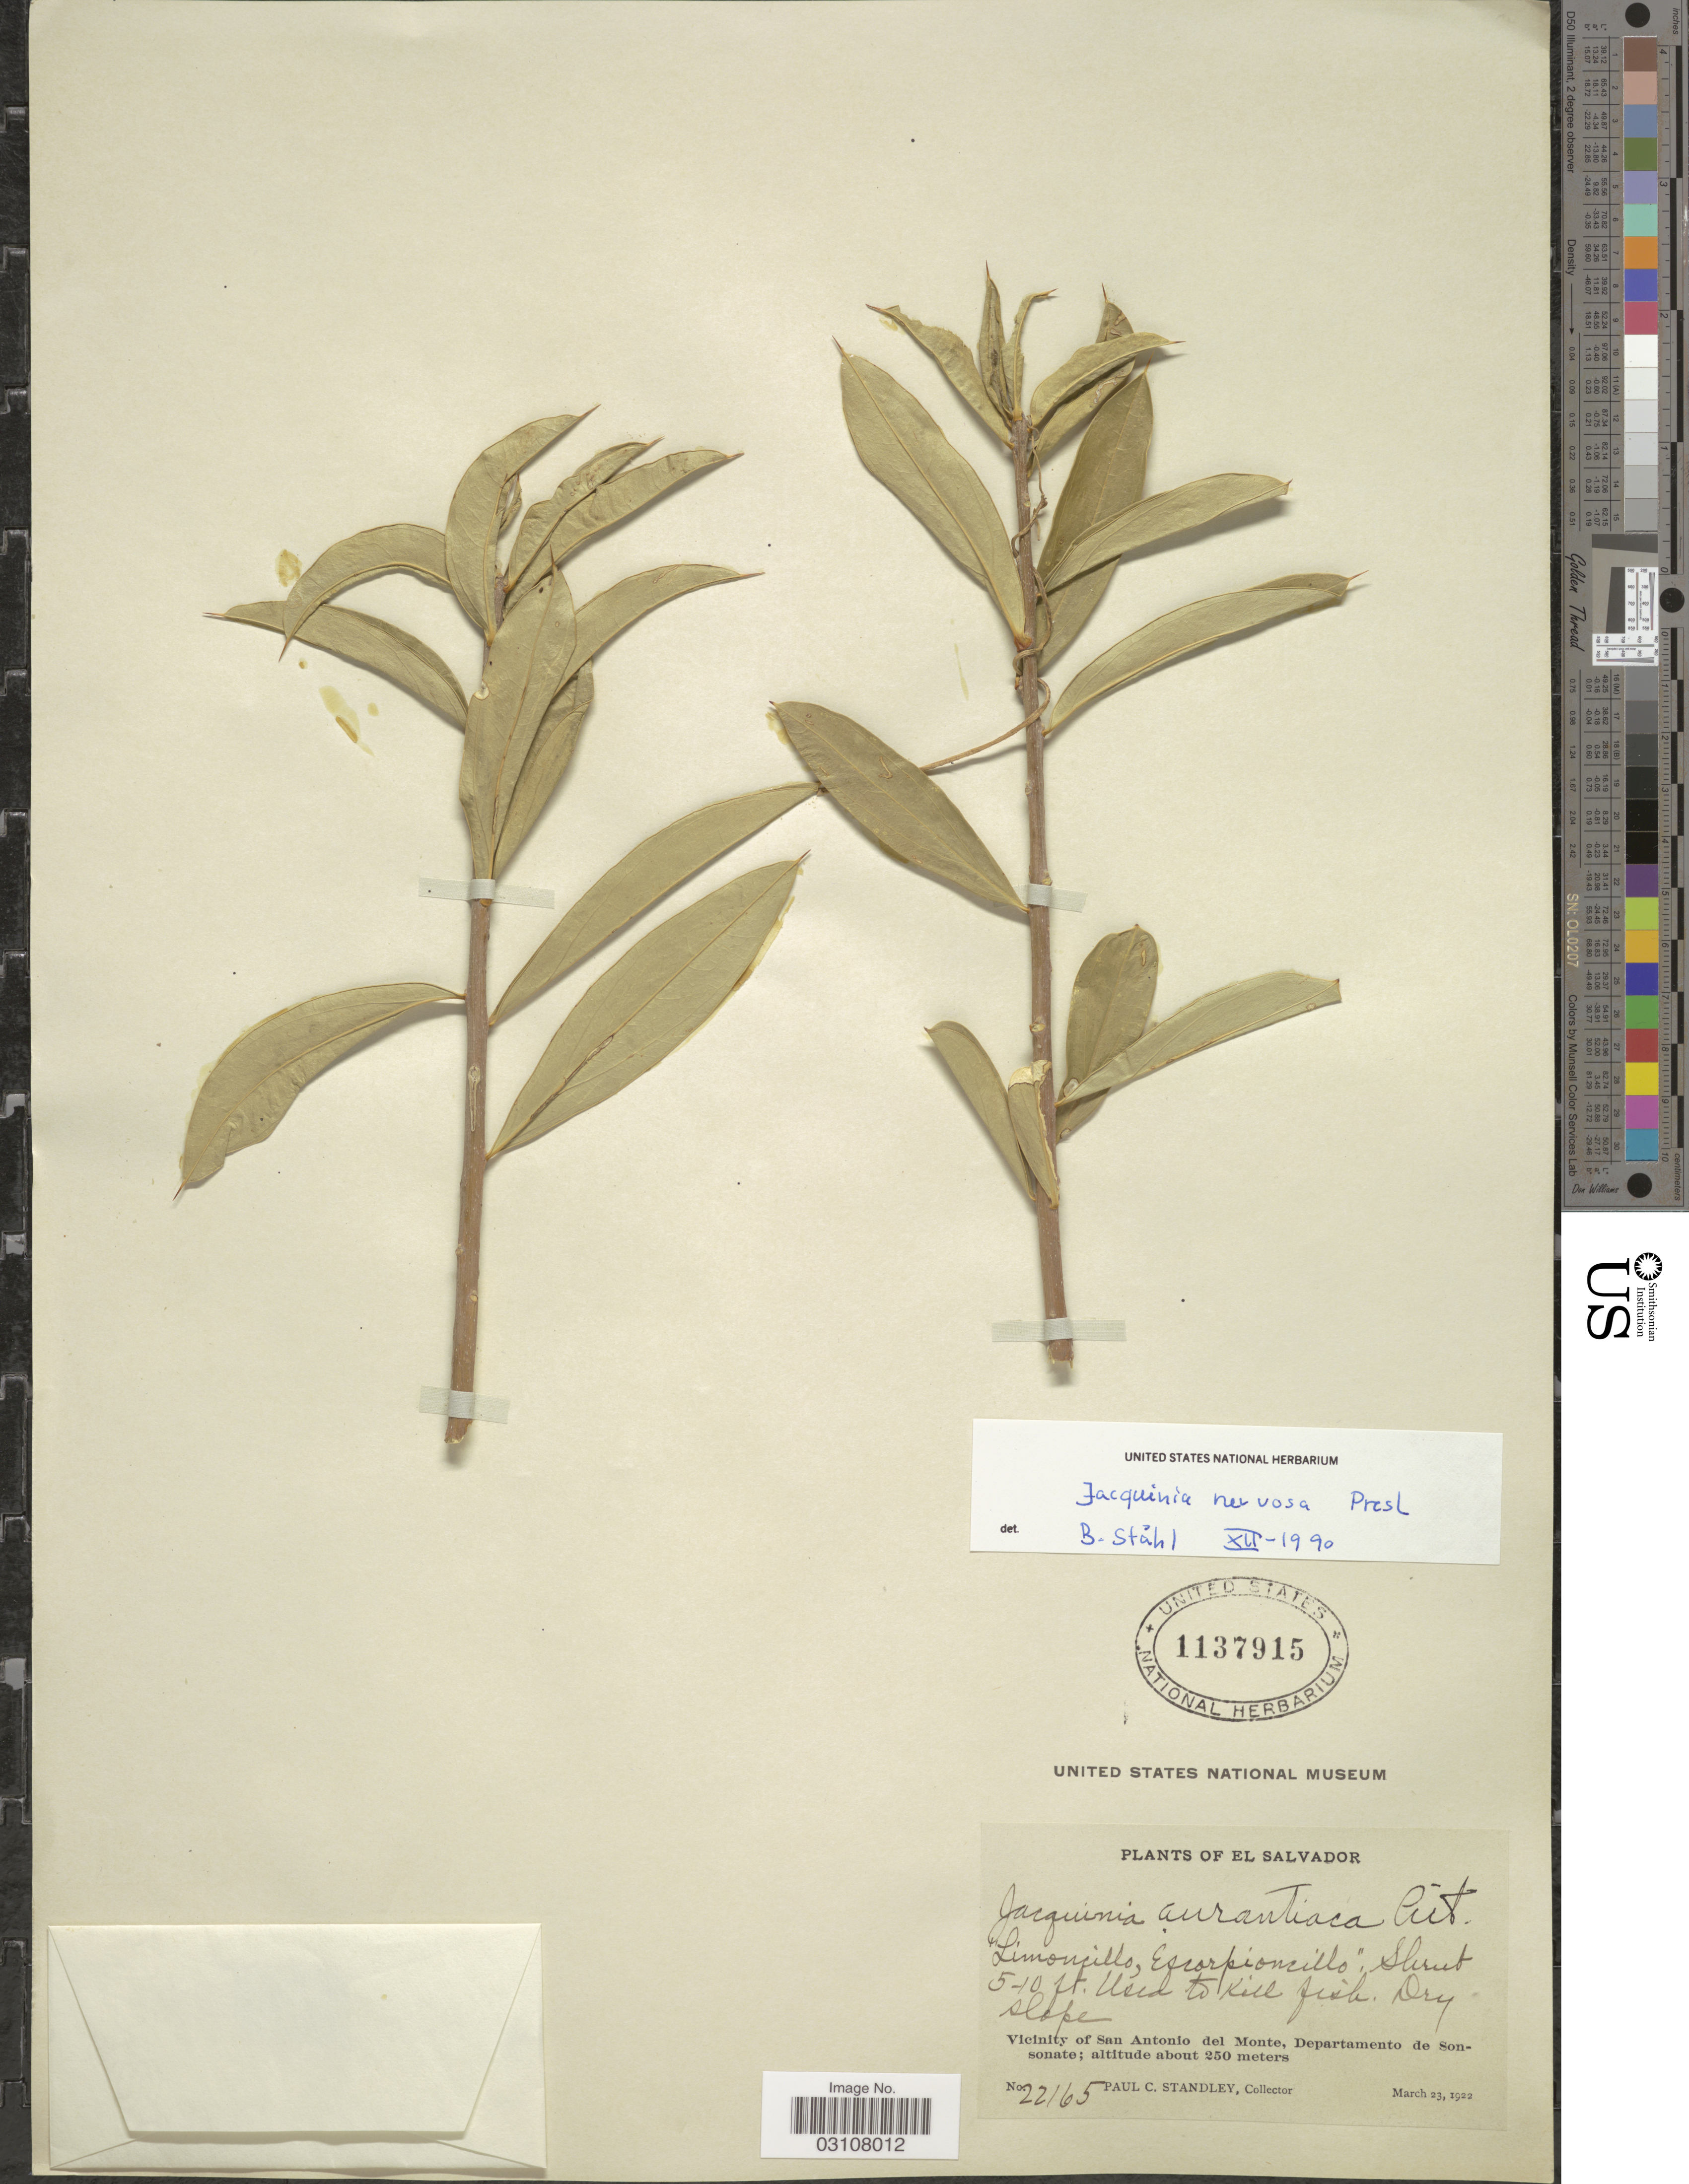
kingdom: Plantae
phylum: Tracheophyta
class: Magnoliopsida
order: Ericales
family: Primulaceae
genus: Jacquinia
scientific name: Jacquinia nervosa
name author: C. Presl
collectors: P. C. Standley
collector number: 22165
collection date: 1922-03-23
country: El Salvador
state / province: Sonsonate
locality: Vicinity of San Antonio del Monte, Departamento de Sonsonate.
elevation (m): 250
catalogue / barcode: US 1137915